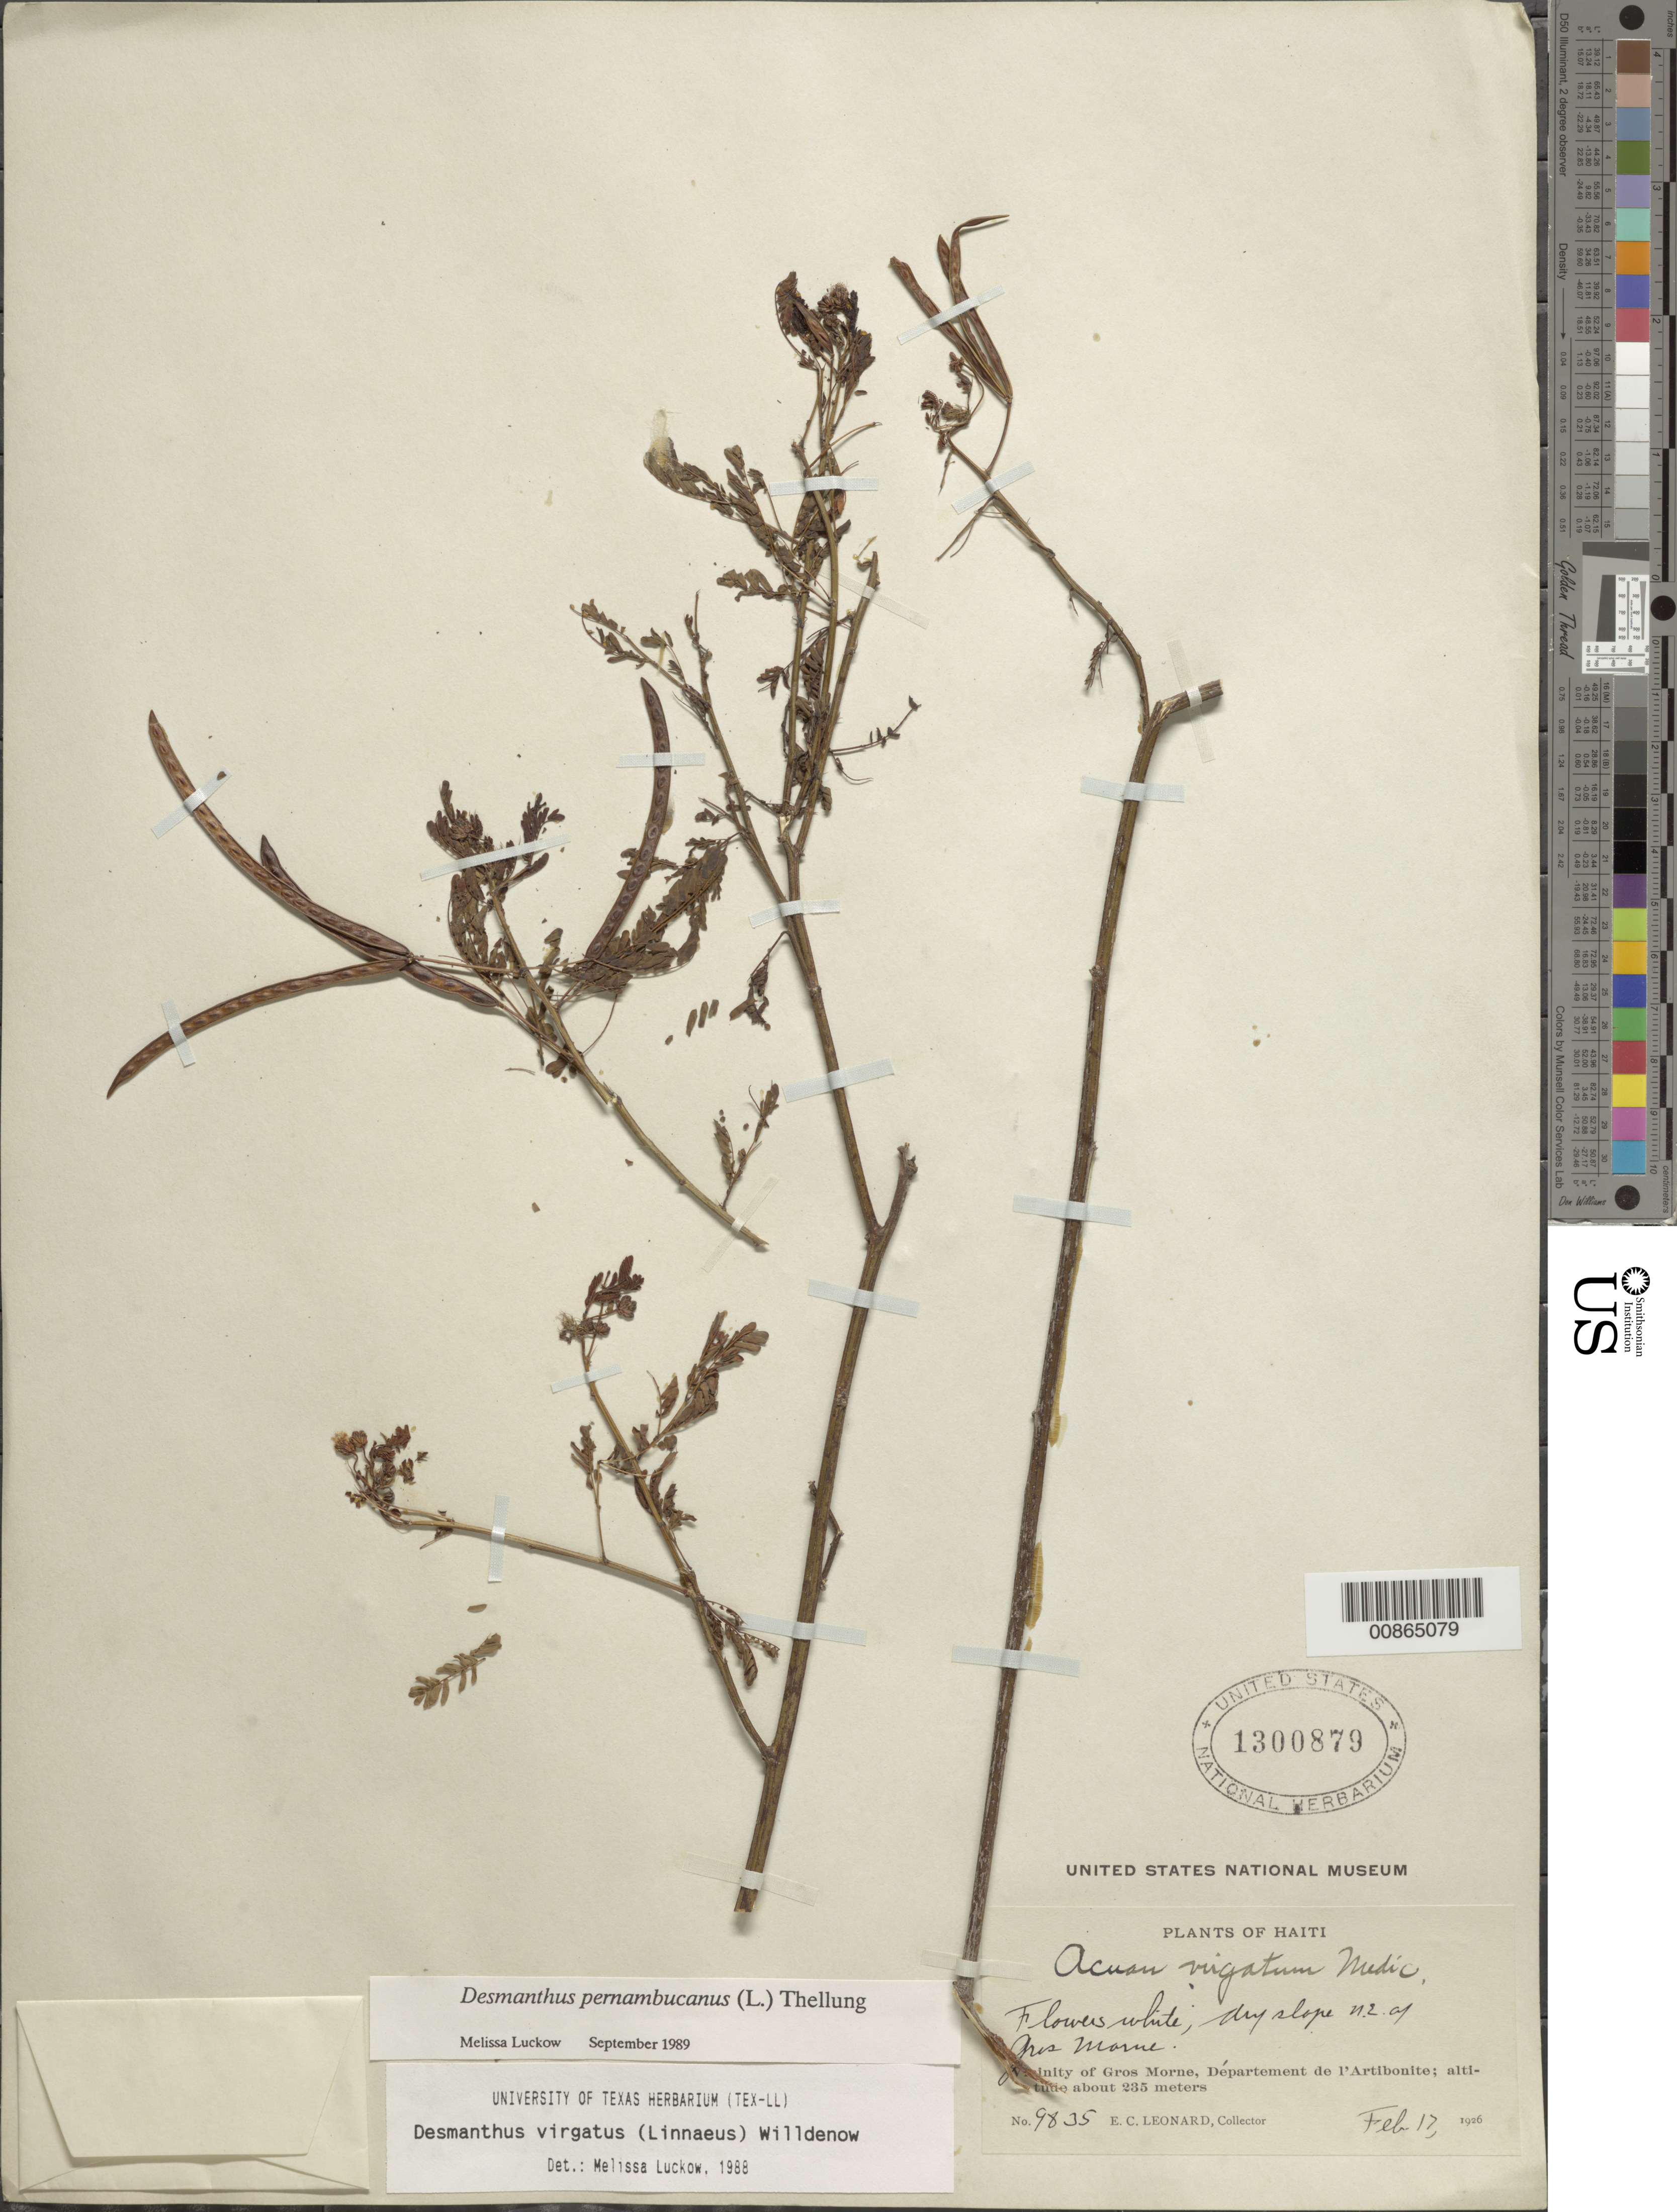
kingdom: Plantae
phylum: Tracheophyta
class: Magnoliopsida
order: Fabales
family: Fabaceae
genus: Desmanthus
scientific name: Desmanthus pernambucanus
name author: (L.) Thell.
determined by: Luckow, M. A.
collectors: E. C. Leonard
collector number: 9835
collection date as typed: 17 Feb 1926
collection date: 1926-02-17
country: Haiti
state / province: Artibonite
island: Hispaniola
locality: Dry slope NE of Gros Morne.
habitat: Dry slope.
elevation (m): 235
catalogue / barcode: US 1300879